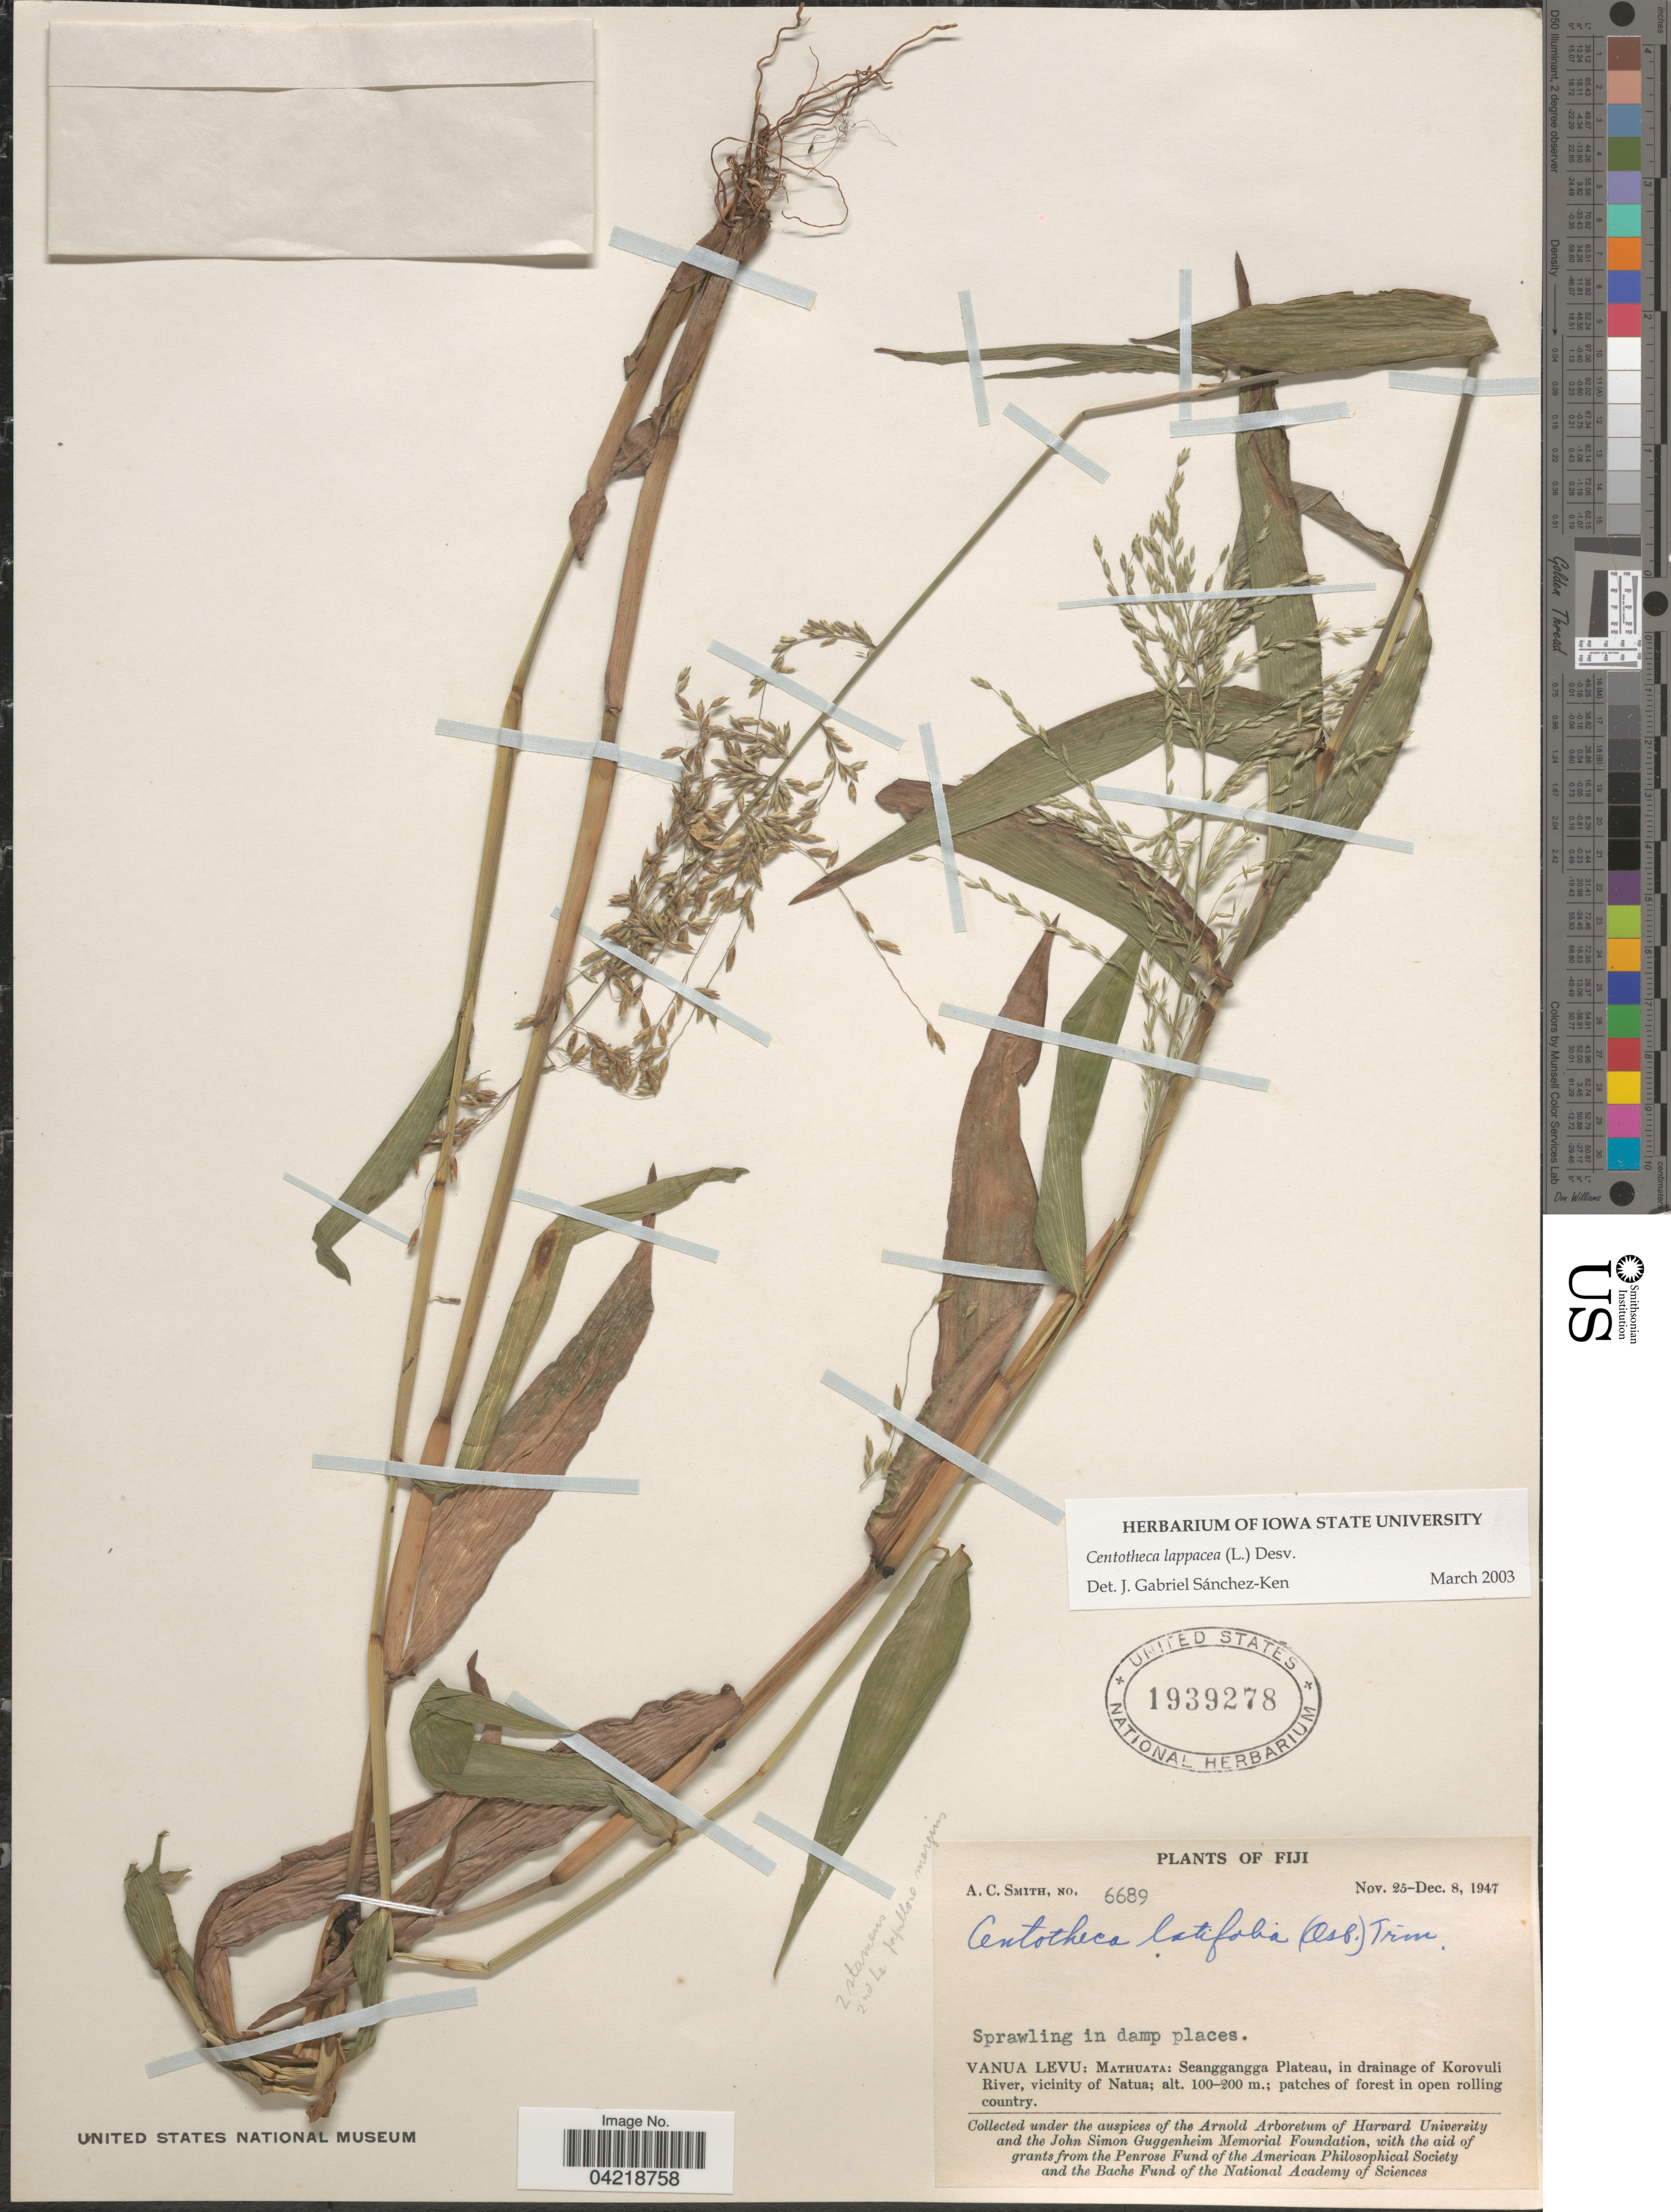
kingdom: Plantae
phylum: Tracheophyta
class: Liliopsida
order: Poales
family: Poaceae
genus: Centotheca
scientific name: Centotheca lappacea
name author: (L.) Desv.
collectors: A. C. Smith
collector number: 6689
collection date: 1947-11-25/1947-12-08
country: Fiji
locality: Vanua Levu: Mathuata: Seanggangga Plateau, in drainage of Korovuli River, vicinity of Natua.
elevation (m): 100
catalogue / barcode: US 1939278